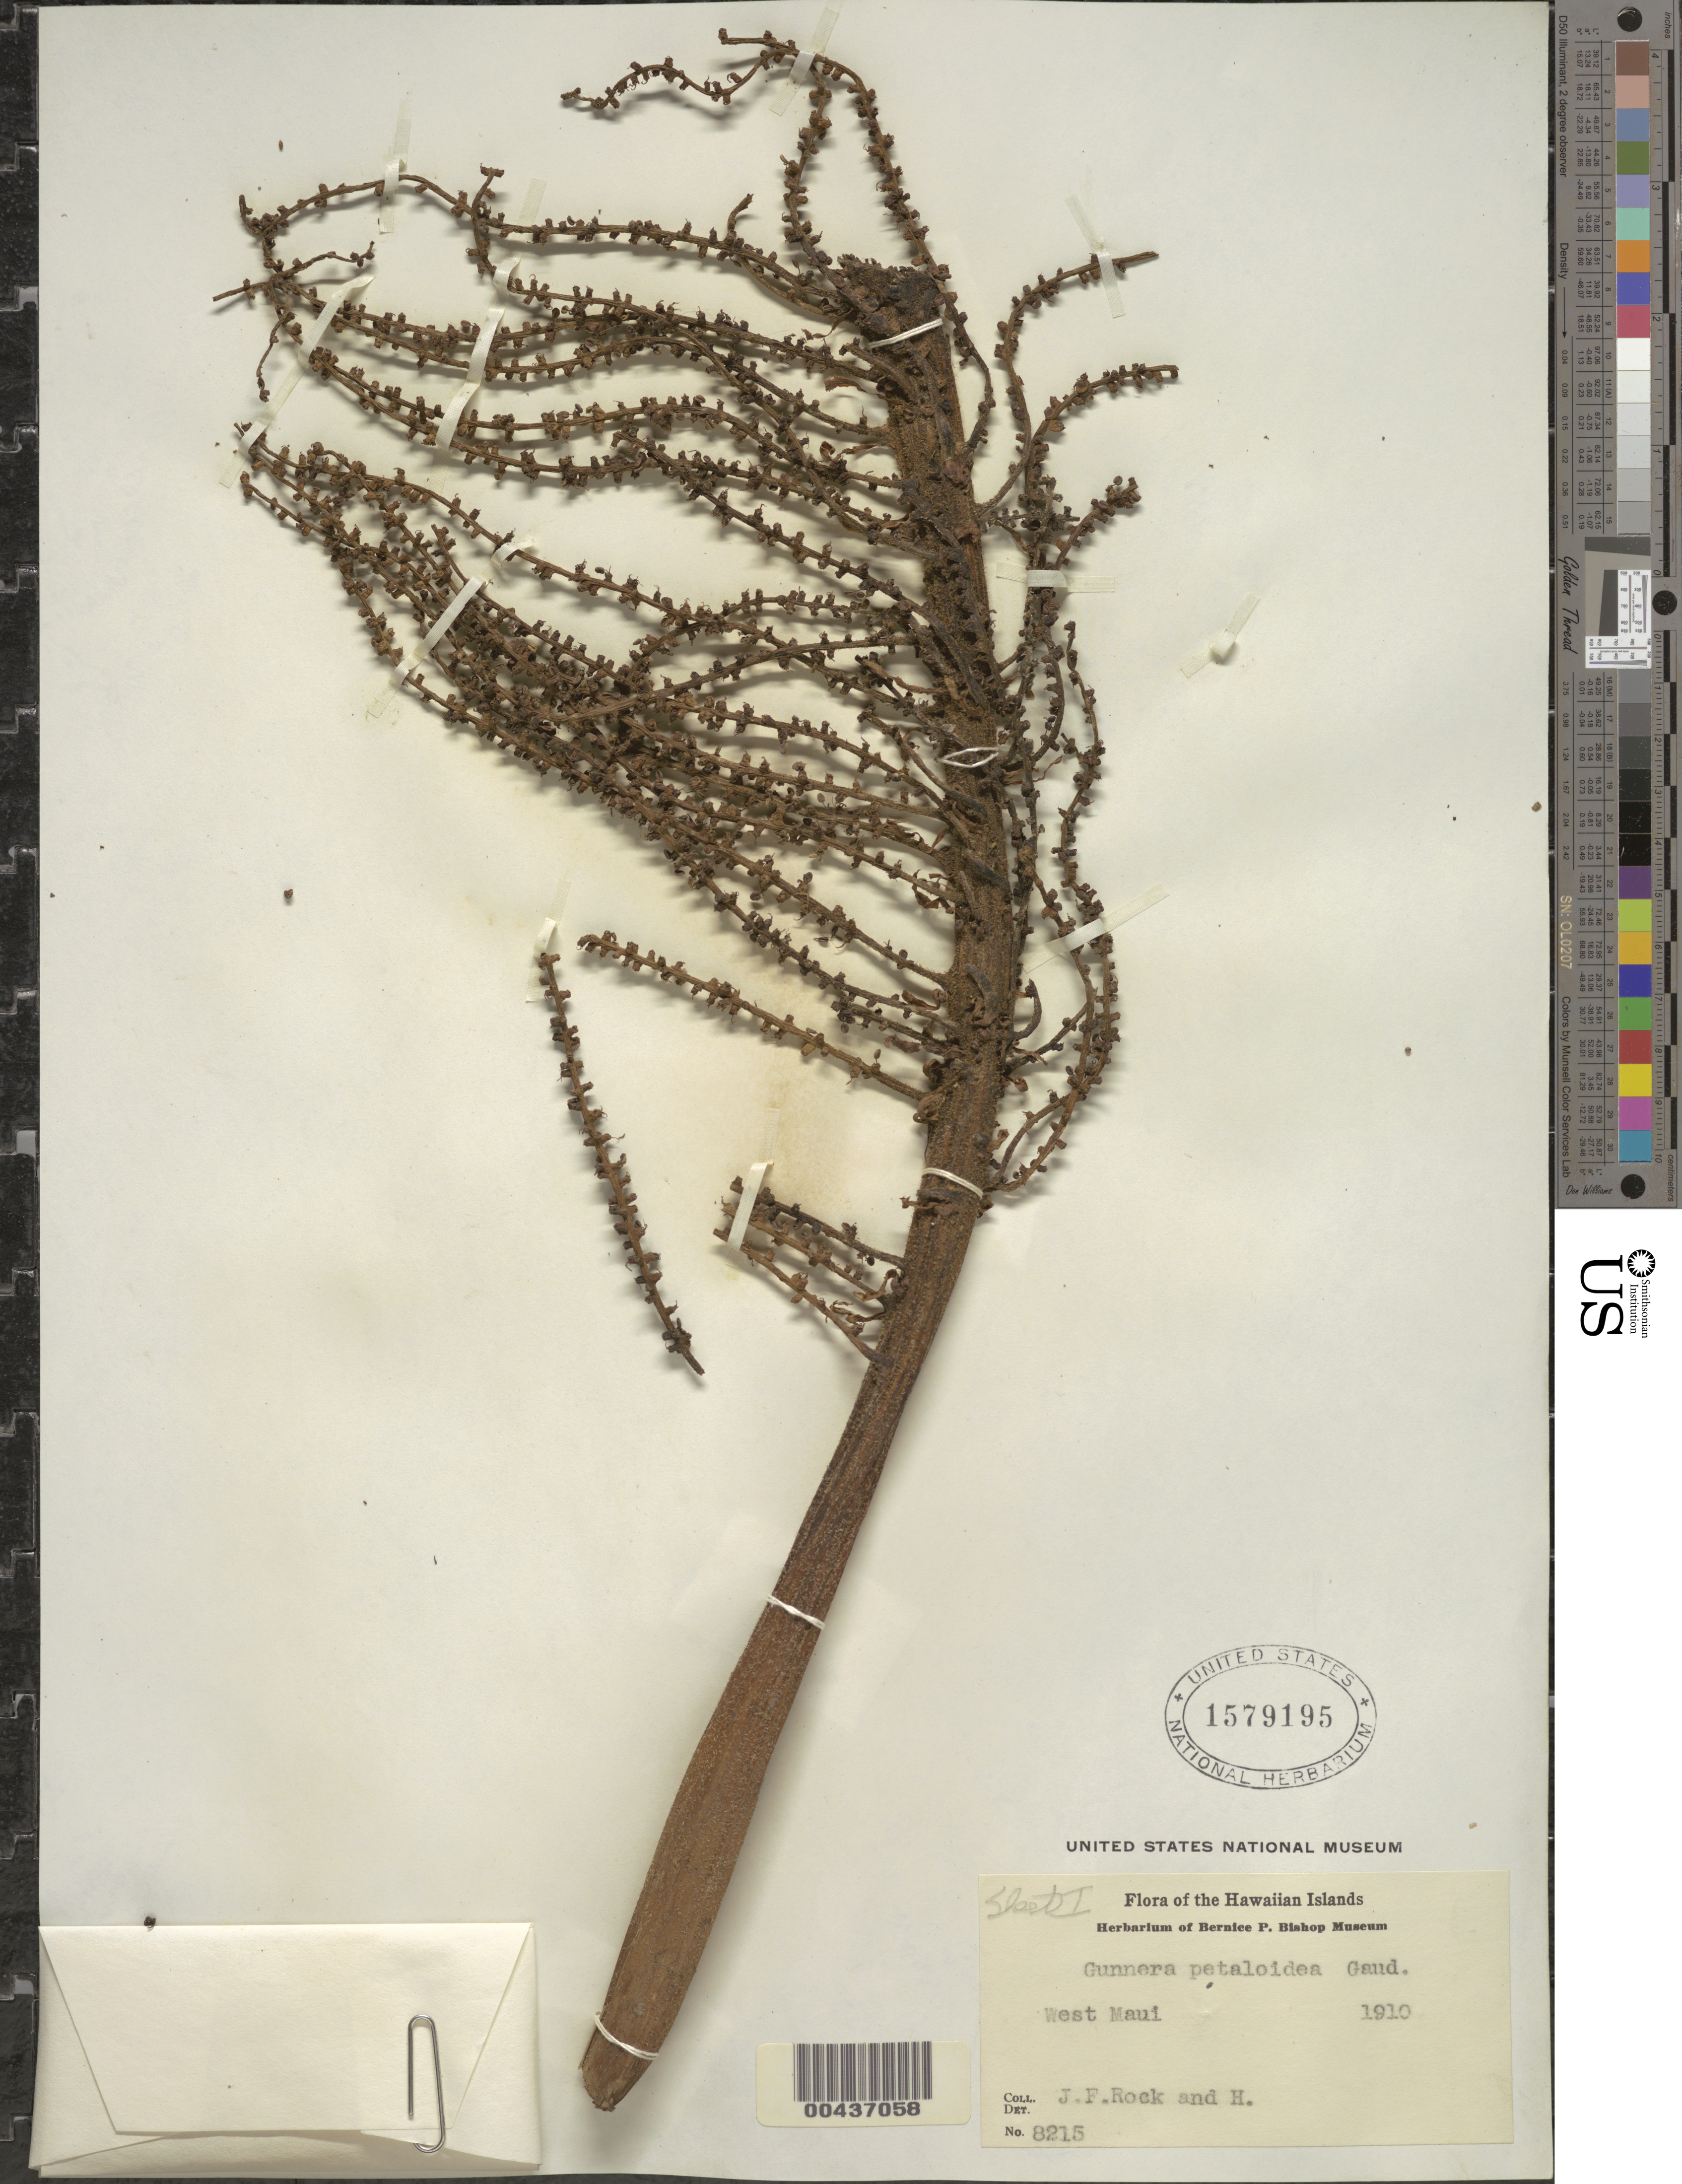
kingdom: Plantae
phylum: Tracheophyta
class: Magnoliopsida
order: Gunnerales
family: Gunneraceae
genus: Gunnera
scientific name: Gunnera petaloidea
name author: Gaudich.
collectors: J. F. Rock & F. W. Humboldt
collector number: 8215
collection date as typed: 1910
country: United States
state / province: Hawaii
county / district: Maui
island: Maui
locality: West Maui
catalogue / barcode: US 1579195